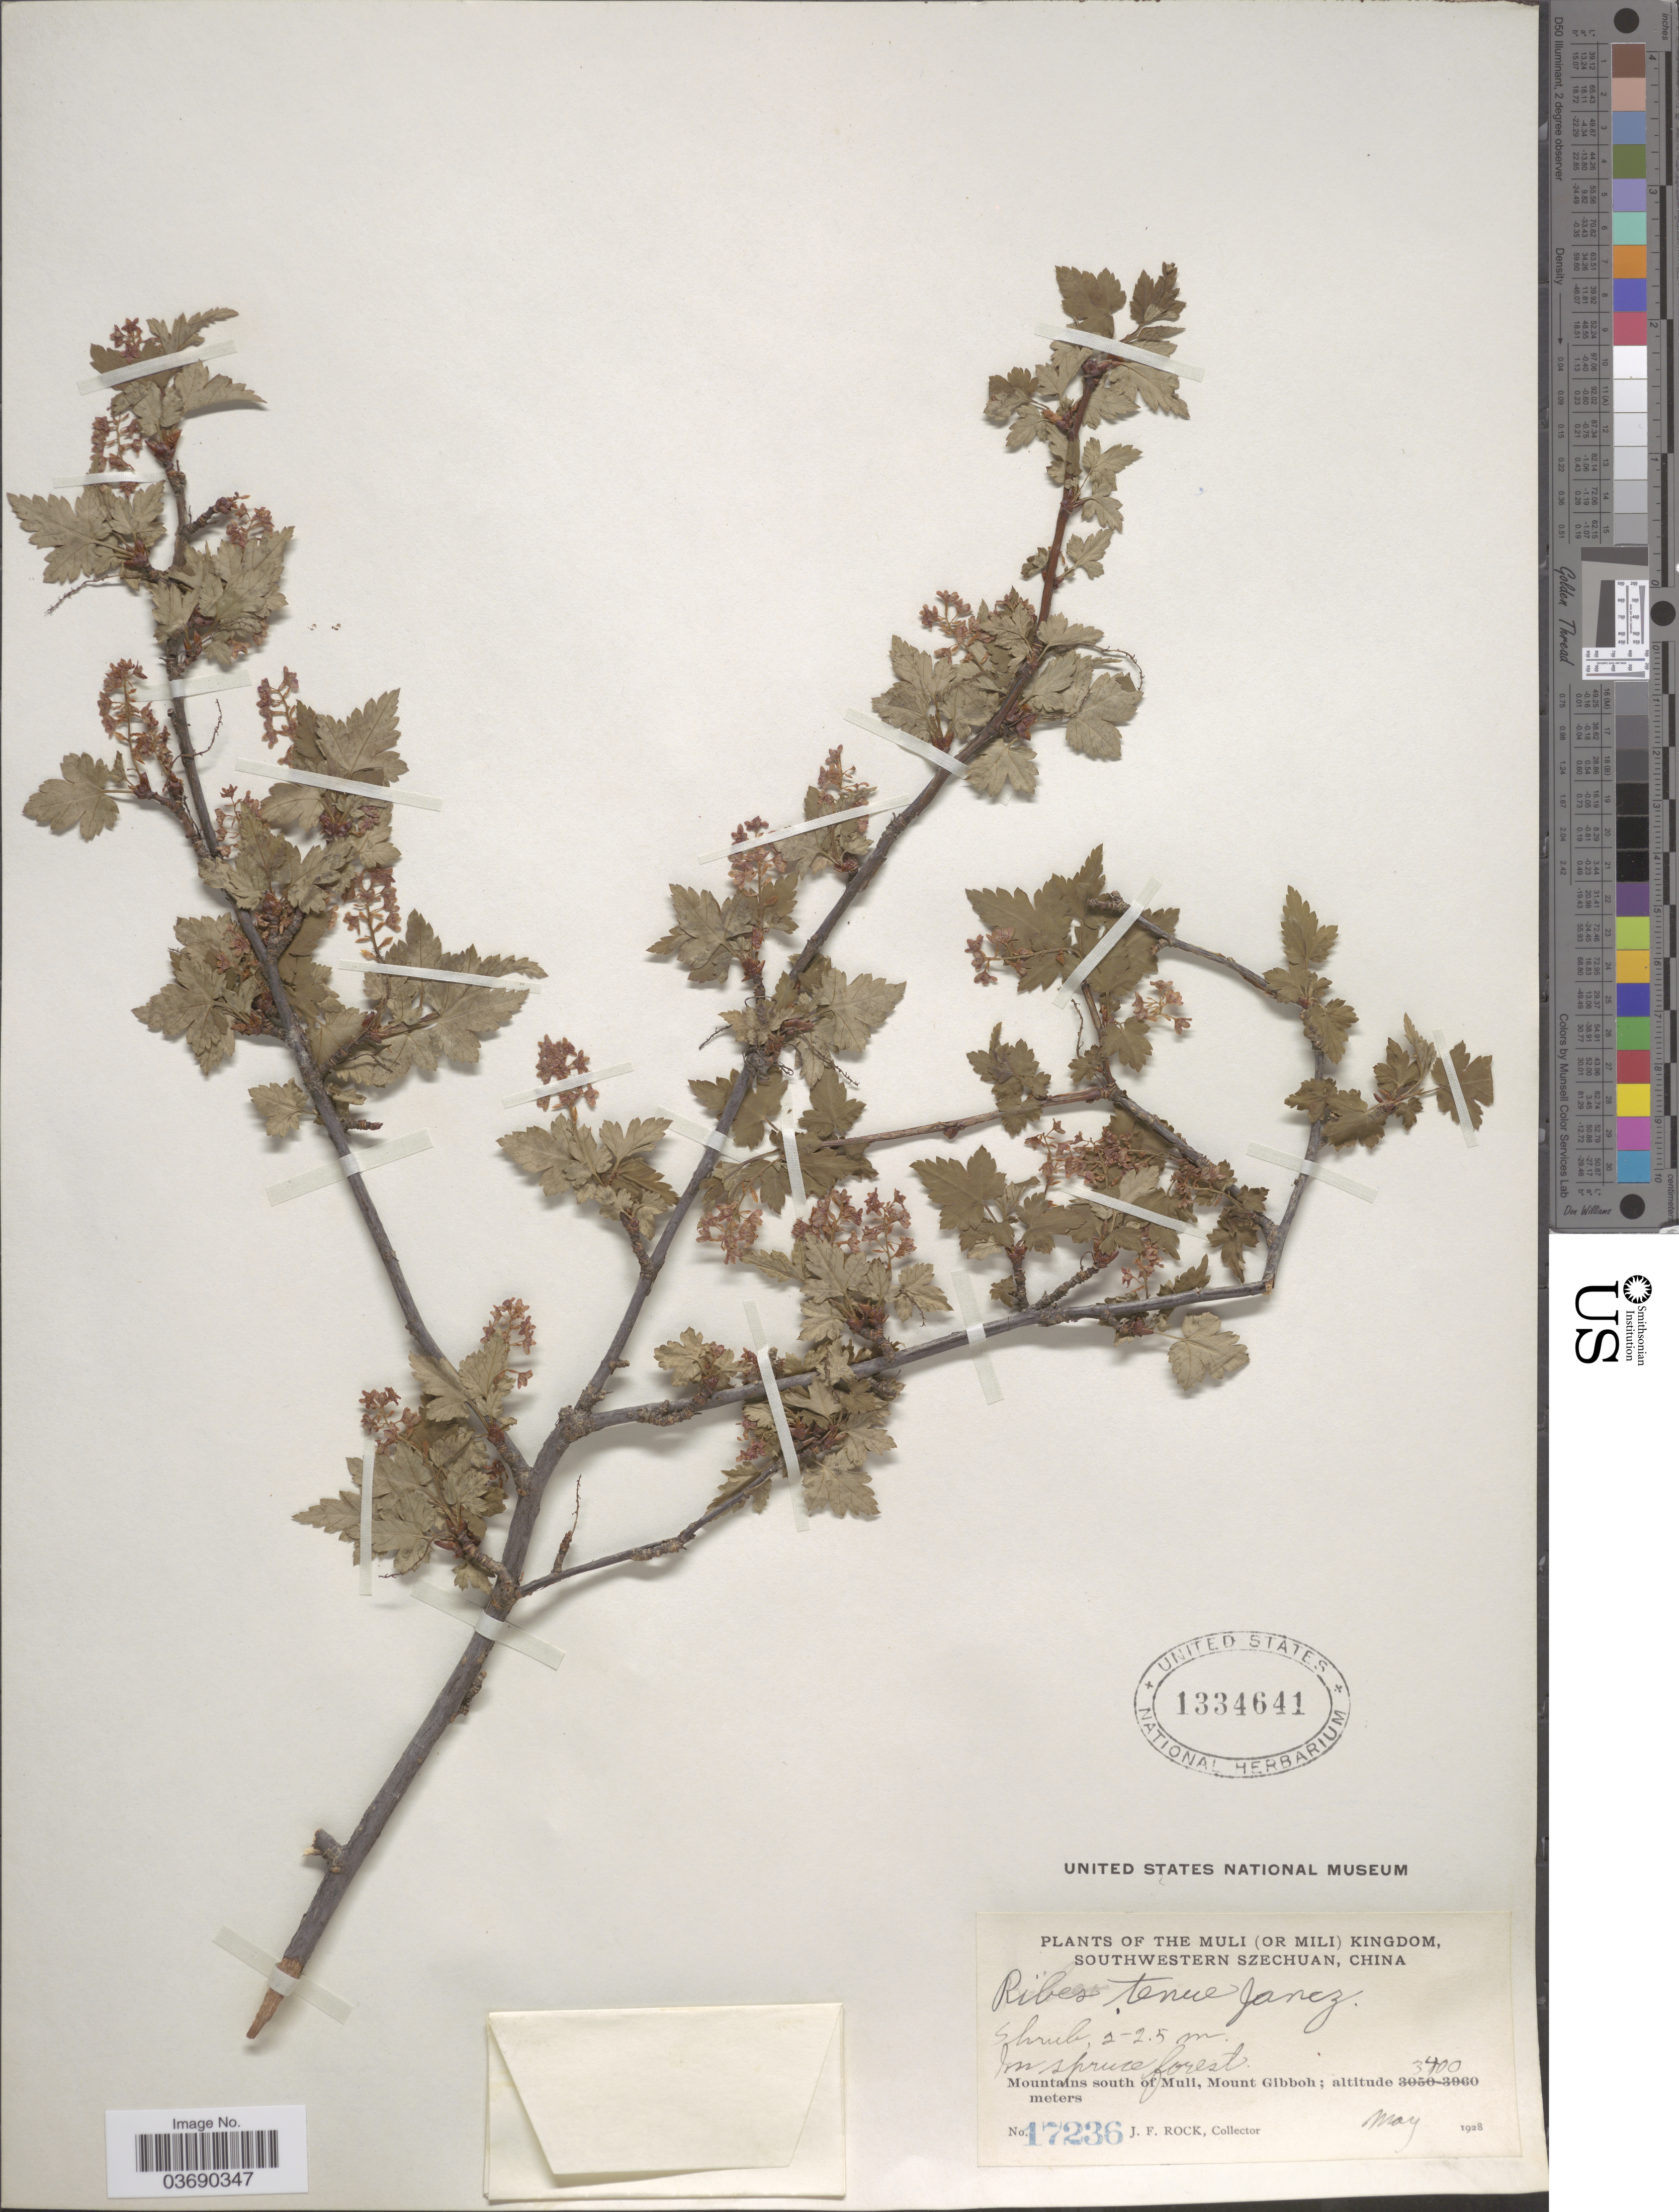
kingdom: Plantae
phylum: Tracheophyta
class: Magnoliopsida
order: Saxifragales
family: Grossulariaceae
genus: Ribes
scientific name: Ribes tenue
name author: Jancz.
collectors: J. Rock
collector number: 17236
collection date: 1928-05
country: China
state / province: Sichuan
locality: The Muli (or Mili) Kingdom, Southwestern Szechuan. Mountains south of Muli, Mount Gibboh.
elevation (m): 3400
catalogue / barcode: US 1334641